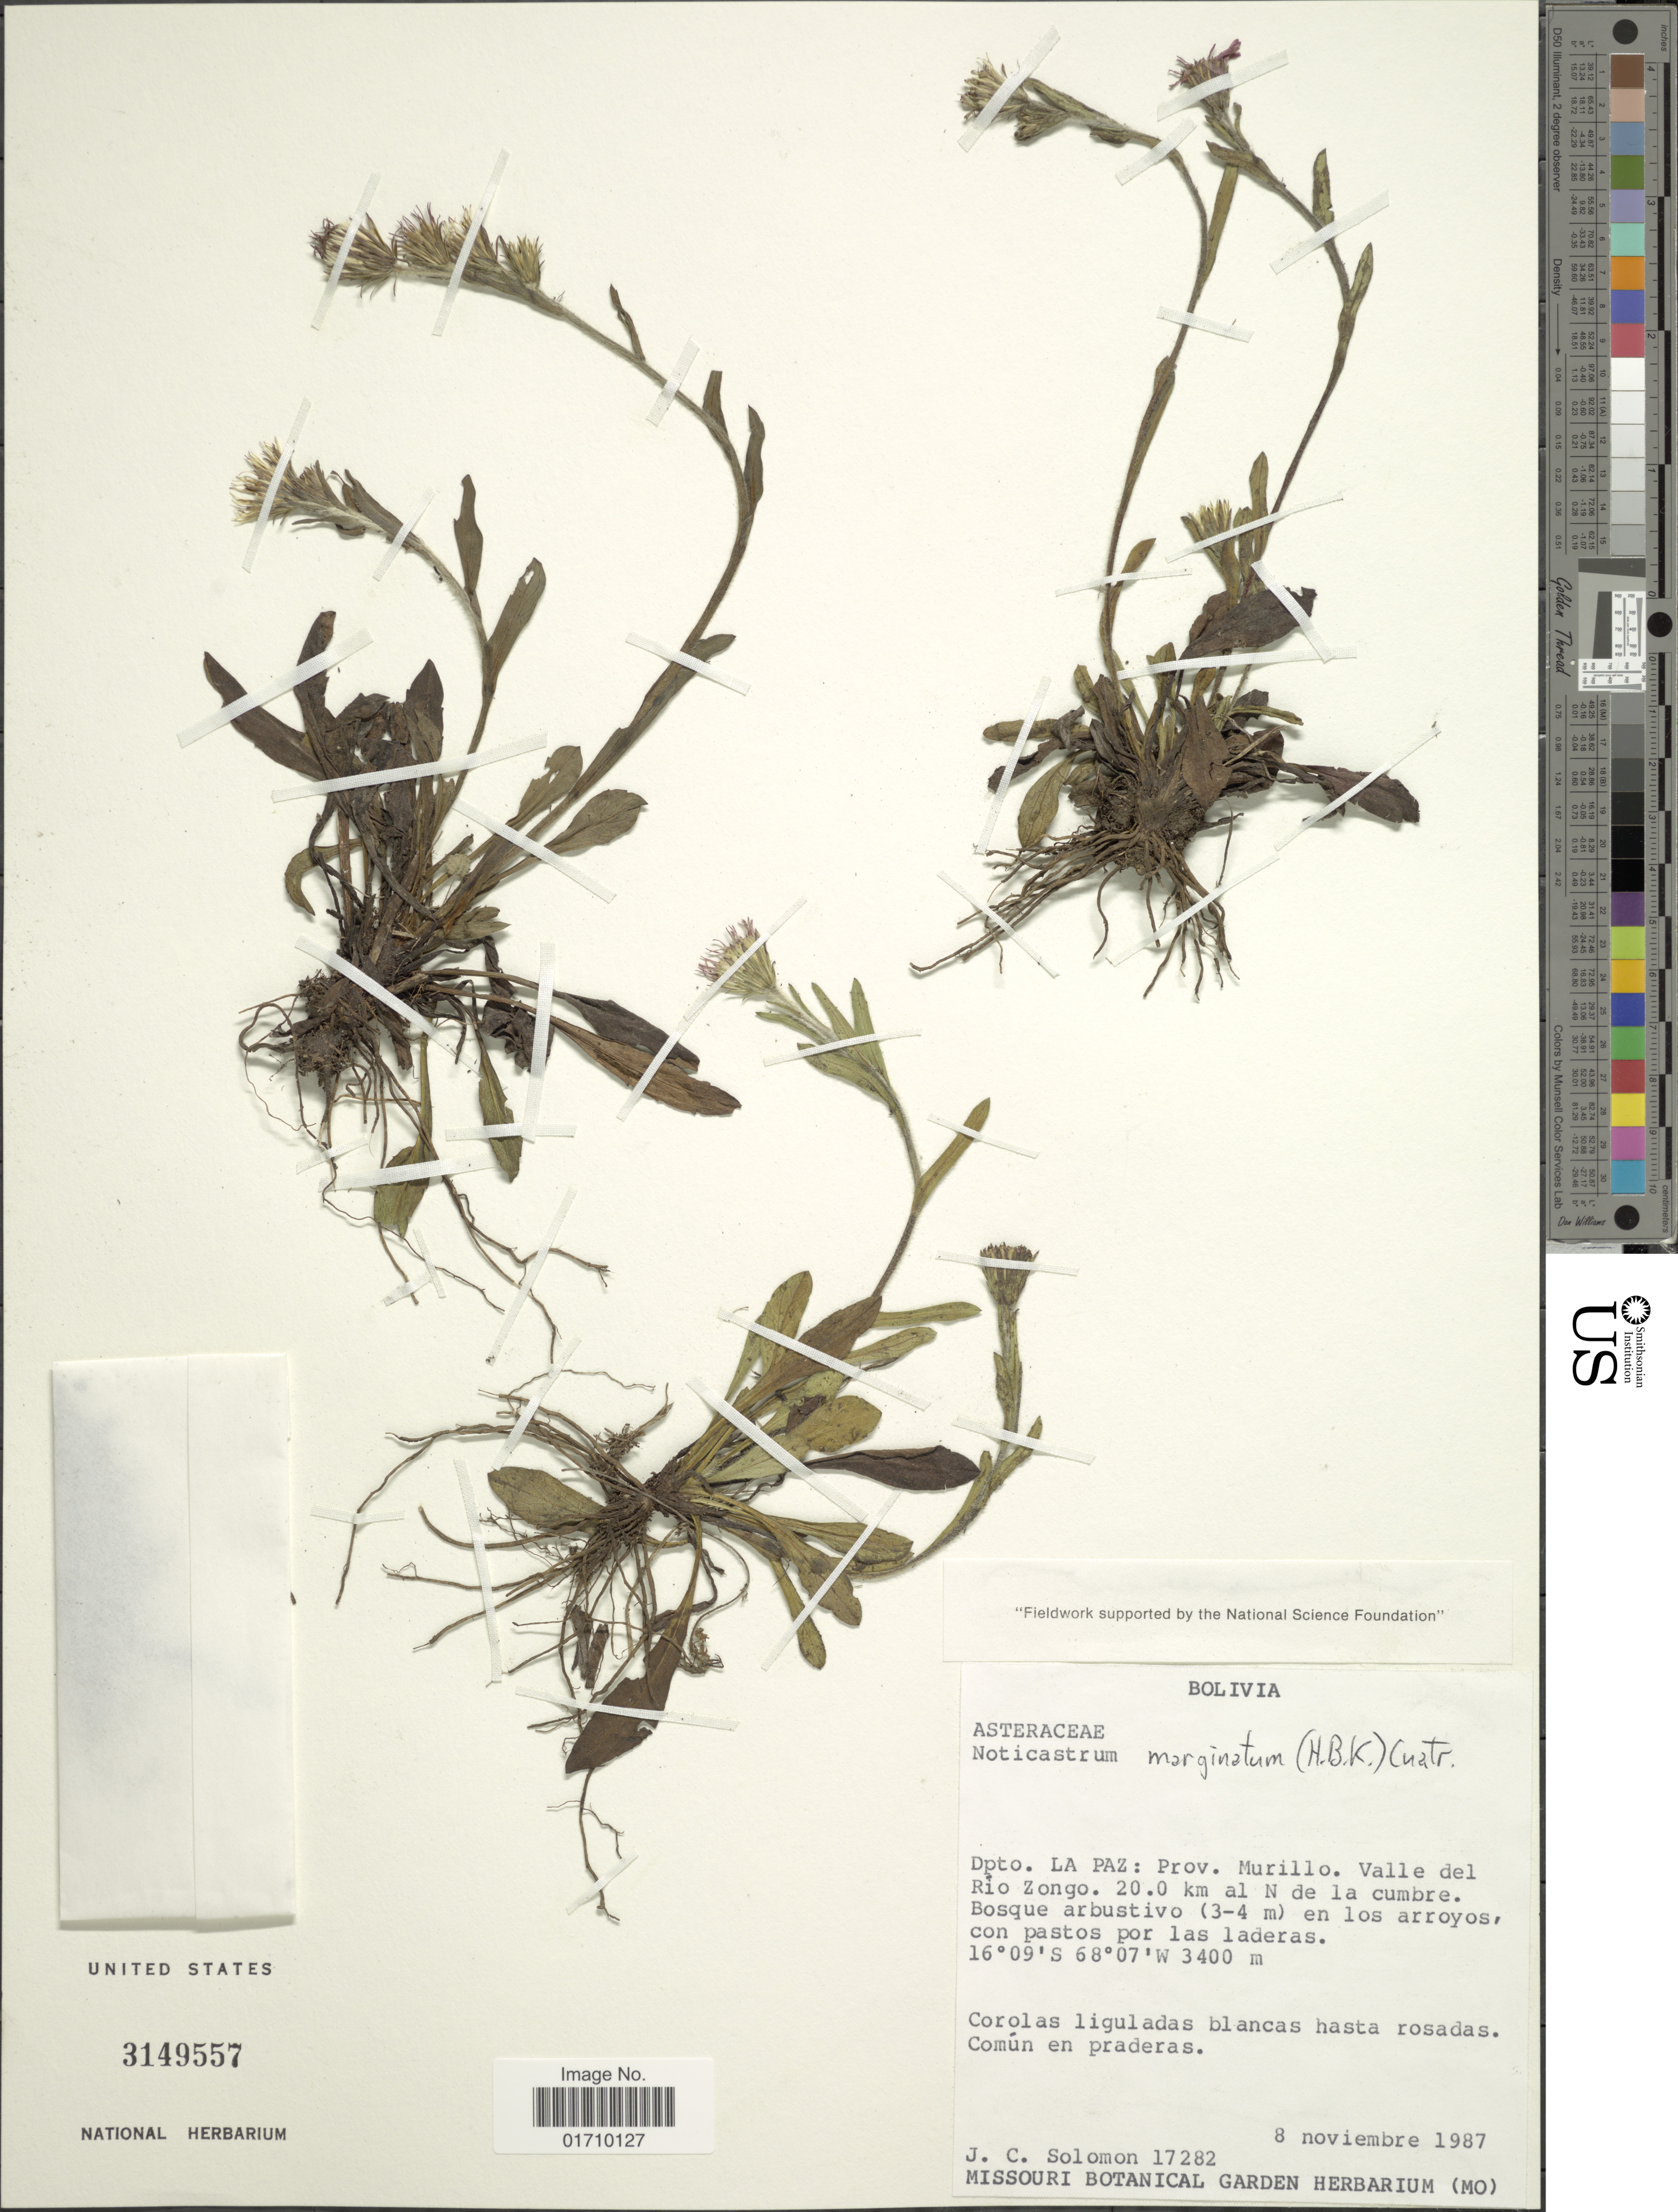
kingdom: Plantae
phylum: Tracheophyta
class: Magnoliopsida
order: Asterales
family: Asteraceae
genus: Noticastrum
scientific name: Noticastrum marginatum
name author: (Kunth) Cuatrec.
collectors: J. C. Solomon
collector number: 17282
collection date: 1987-11-08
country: Bolivia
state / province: La Paz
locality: Prov Murillo, Valle del Rio Zongo, 20.0 km al N de la cumbre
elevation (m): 3400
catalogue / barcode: US 3149557